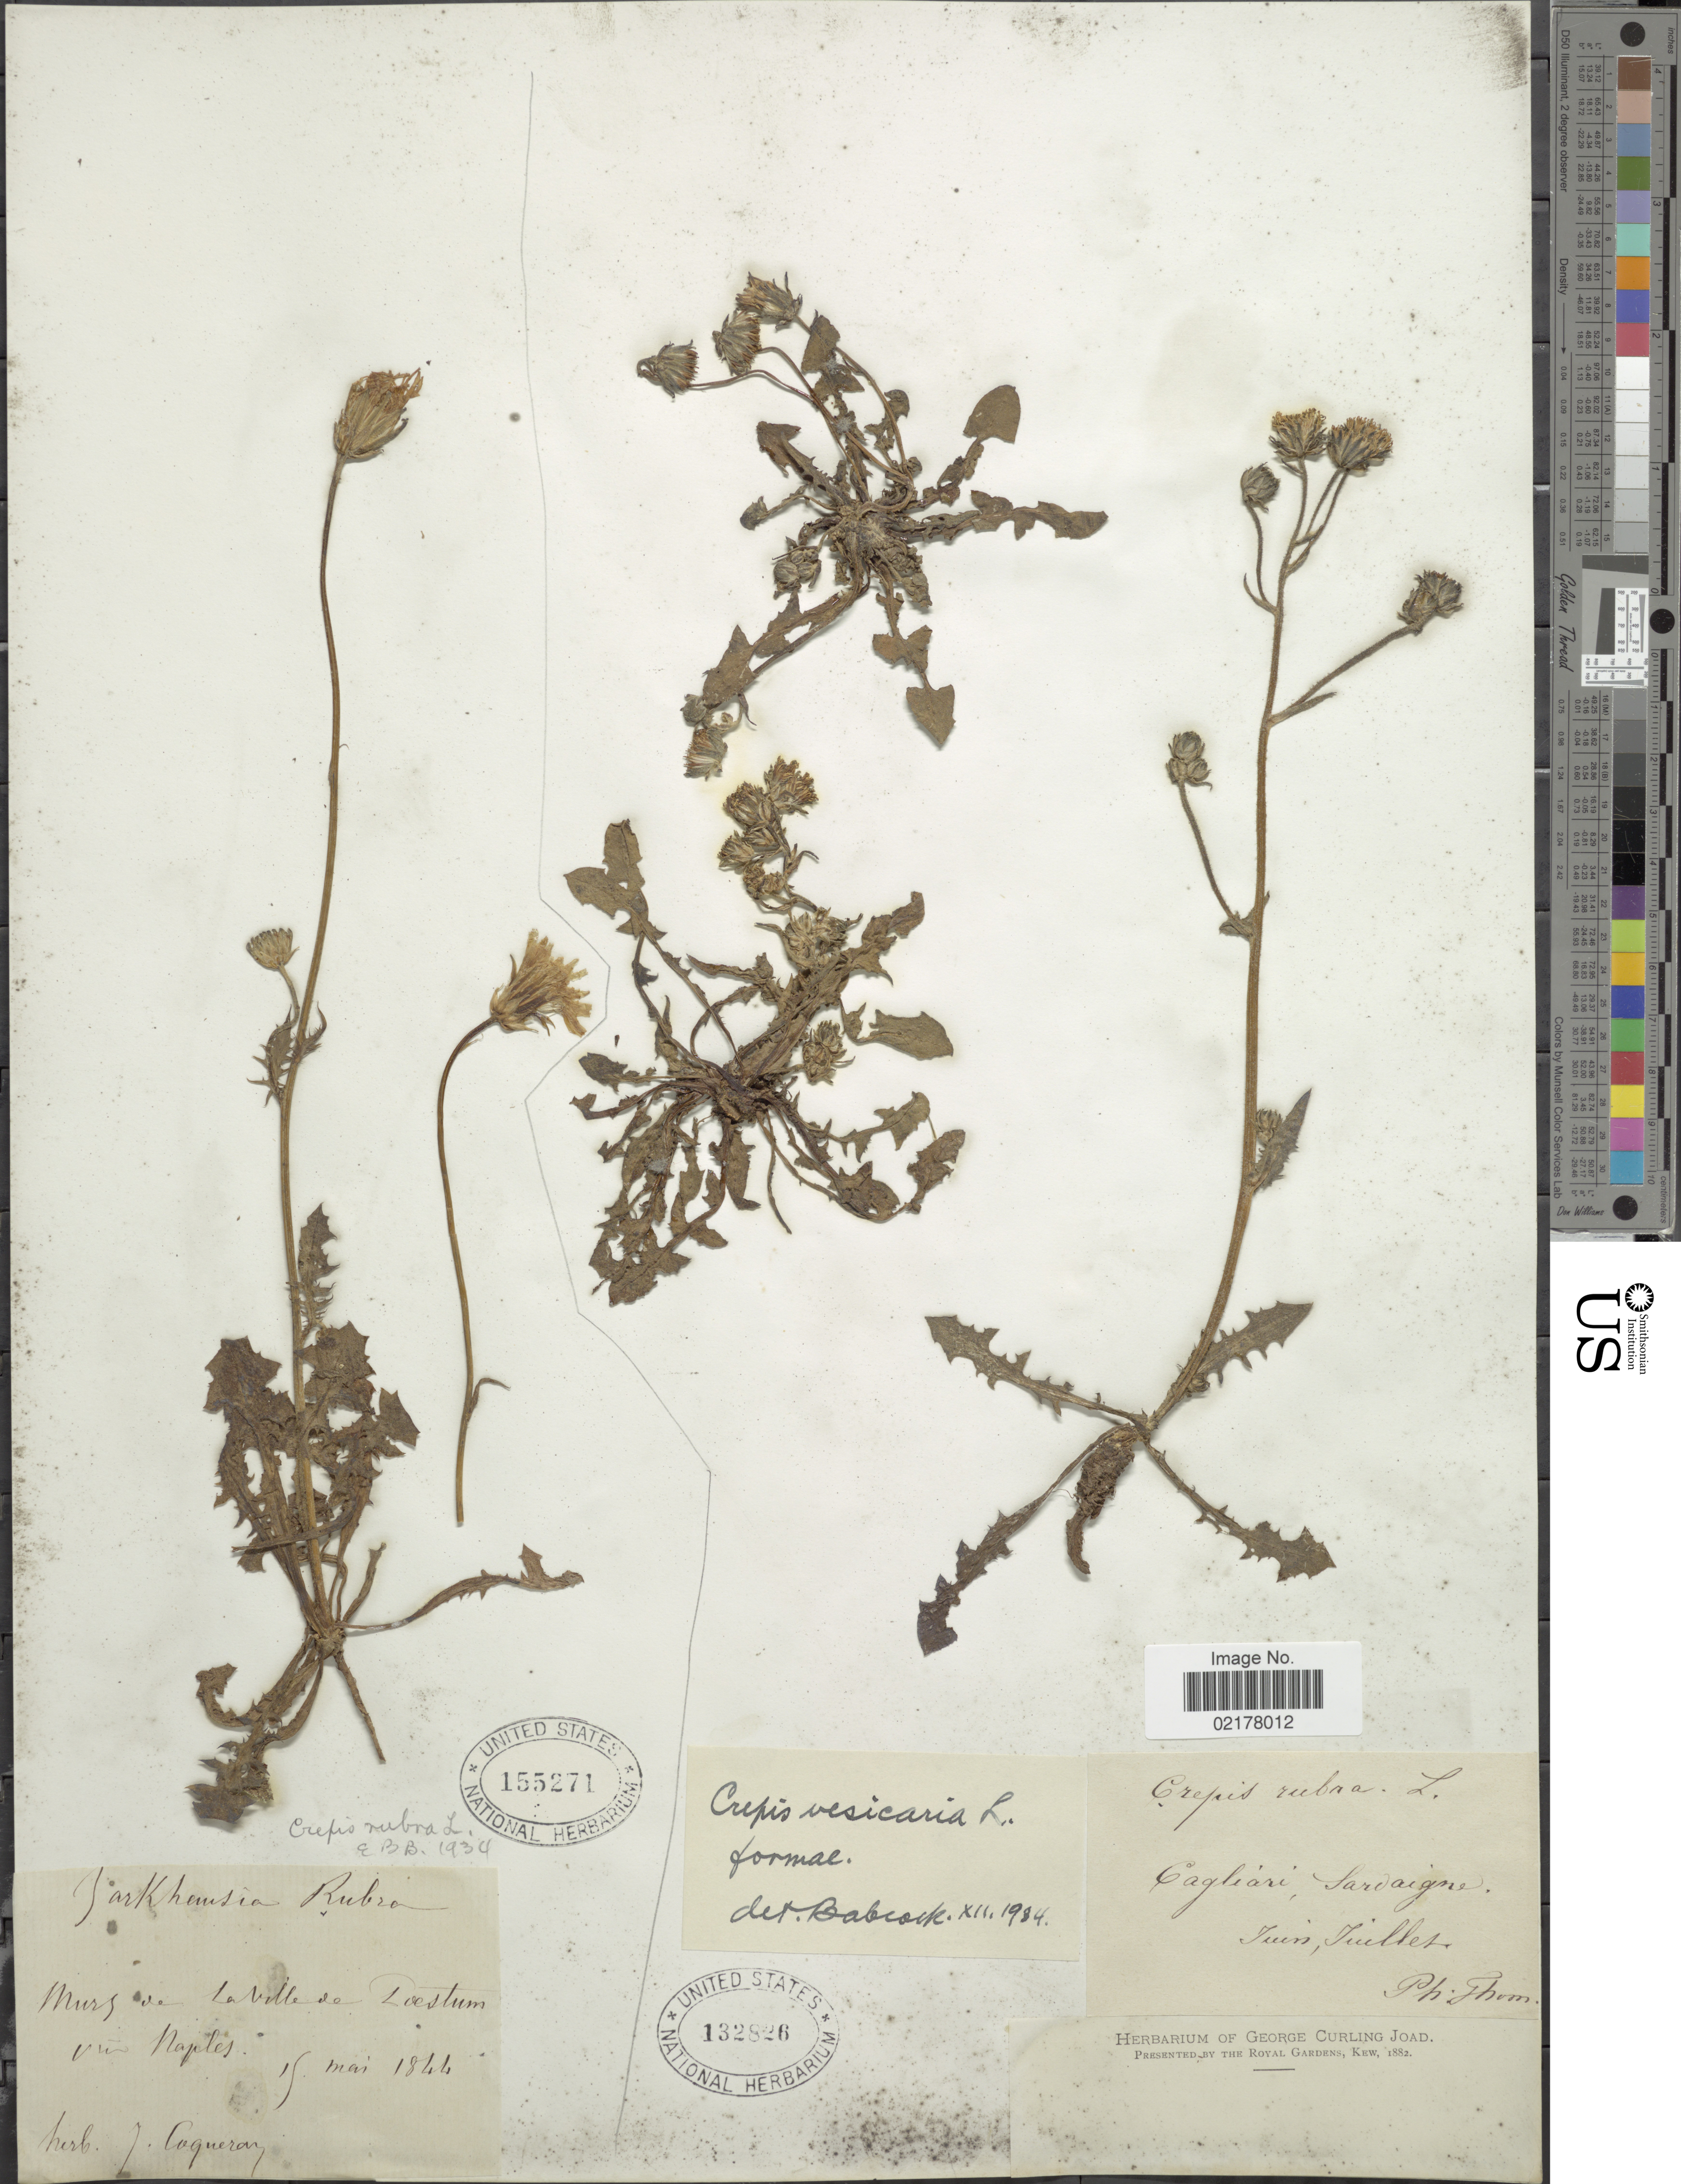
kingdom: Plantae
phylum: Tracheophyta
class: Magnoliopsida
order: Asterales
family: Asteraceae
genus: Crepis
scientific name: Crepis rubra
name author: L.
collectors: P. Thom.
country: Italy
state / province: Sardegna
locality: Cagliari, Sardaigne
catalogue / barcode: US 132826